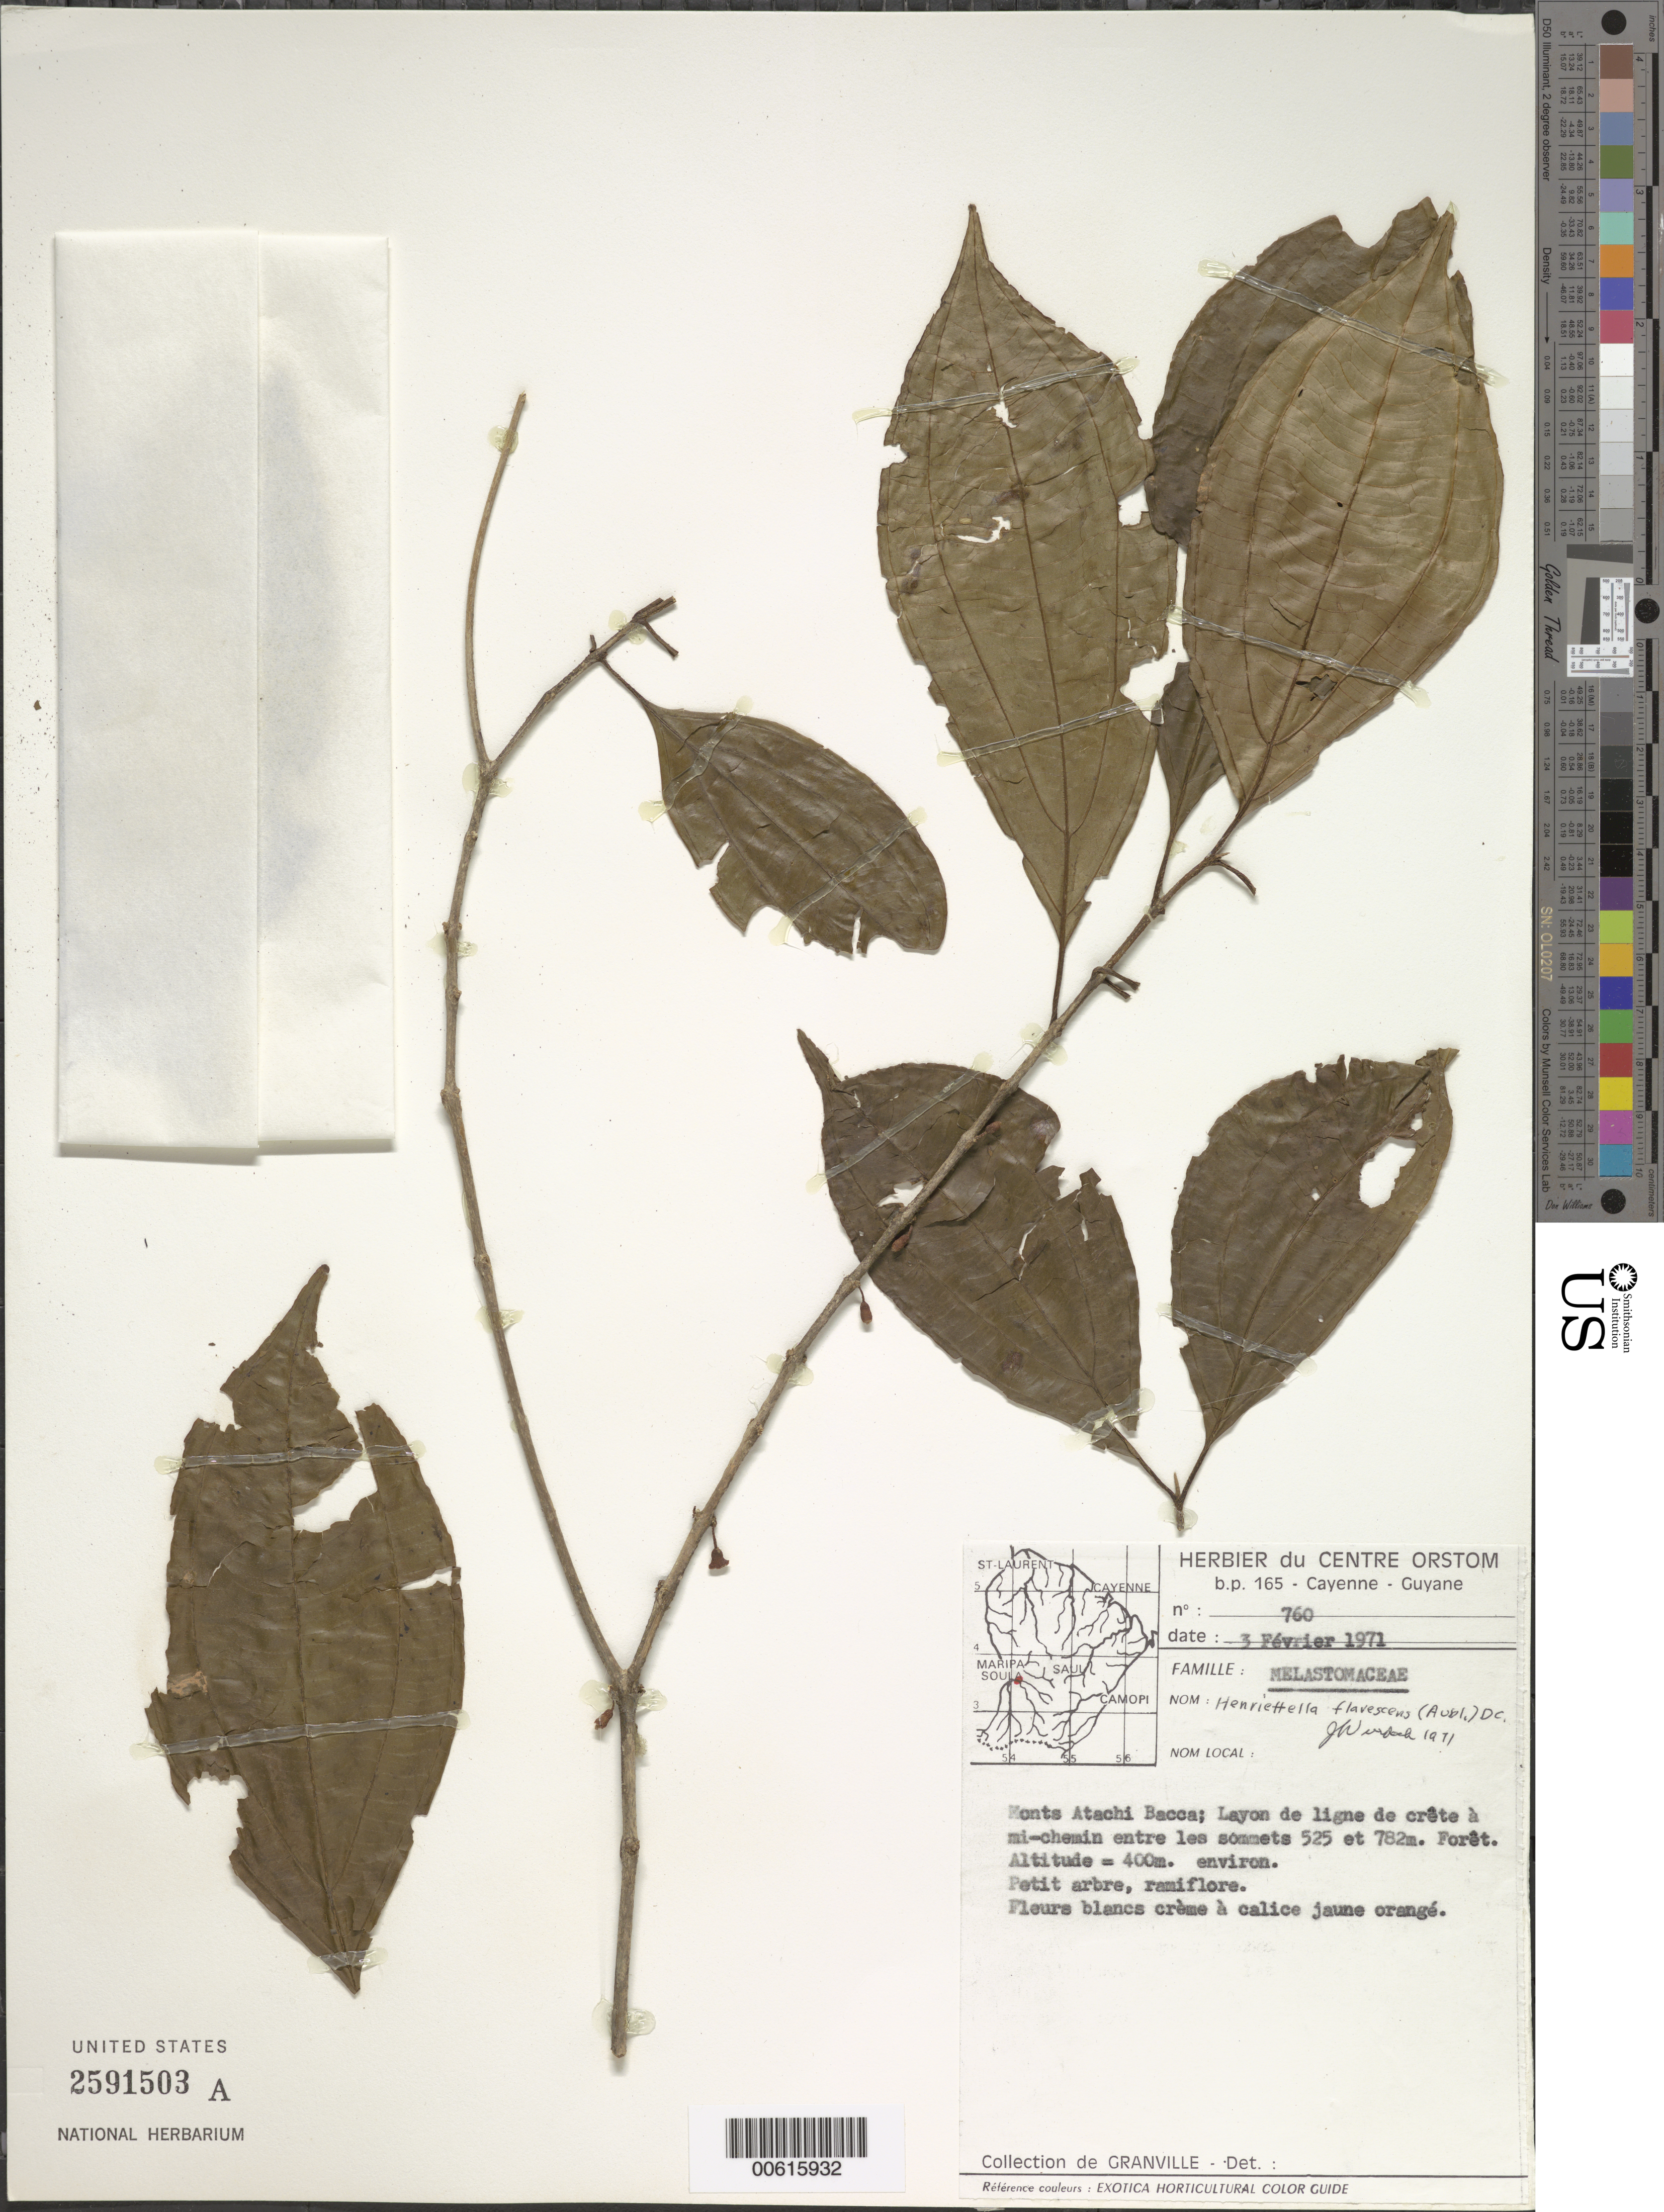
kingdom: Plantae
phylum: Tracheophyta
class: Magnoliopsida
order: Myrtales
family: Melastomataceae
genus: Henriettea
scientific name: Henriettea flavescens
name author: (Aubl.) Baill.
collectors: J.-J. de Granville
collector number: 760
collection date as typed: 3-Feb-71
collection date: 1971-02-03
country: French Guiana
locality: Monts Atachi Bacca; layon de ligne de crete a mi-chemin entre les sommets 525 et 782m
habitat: Foret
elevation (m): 400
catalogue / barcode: US 2591503A